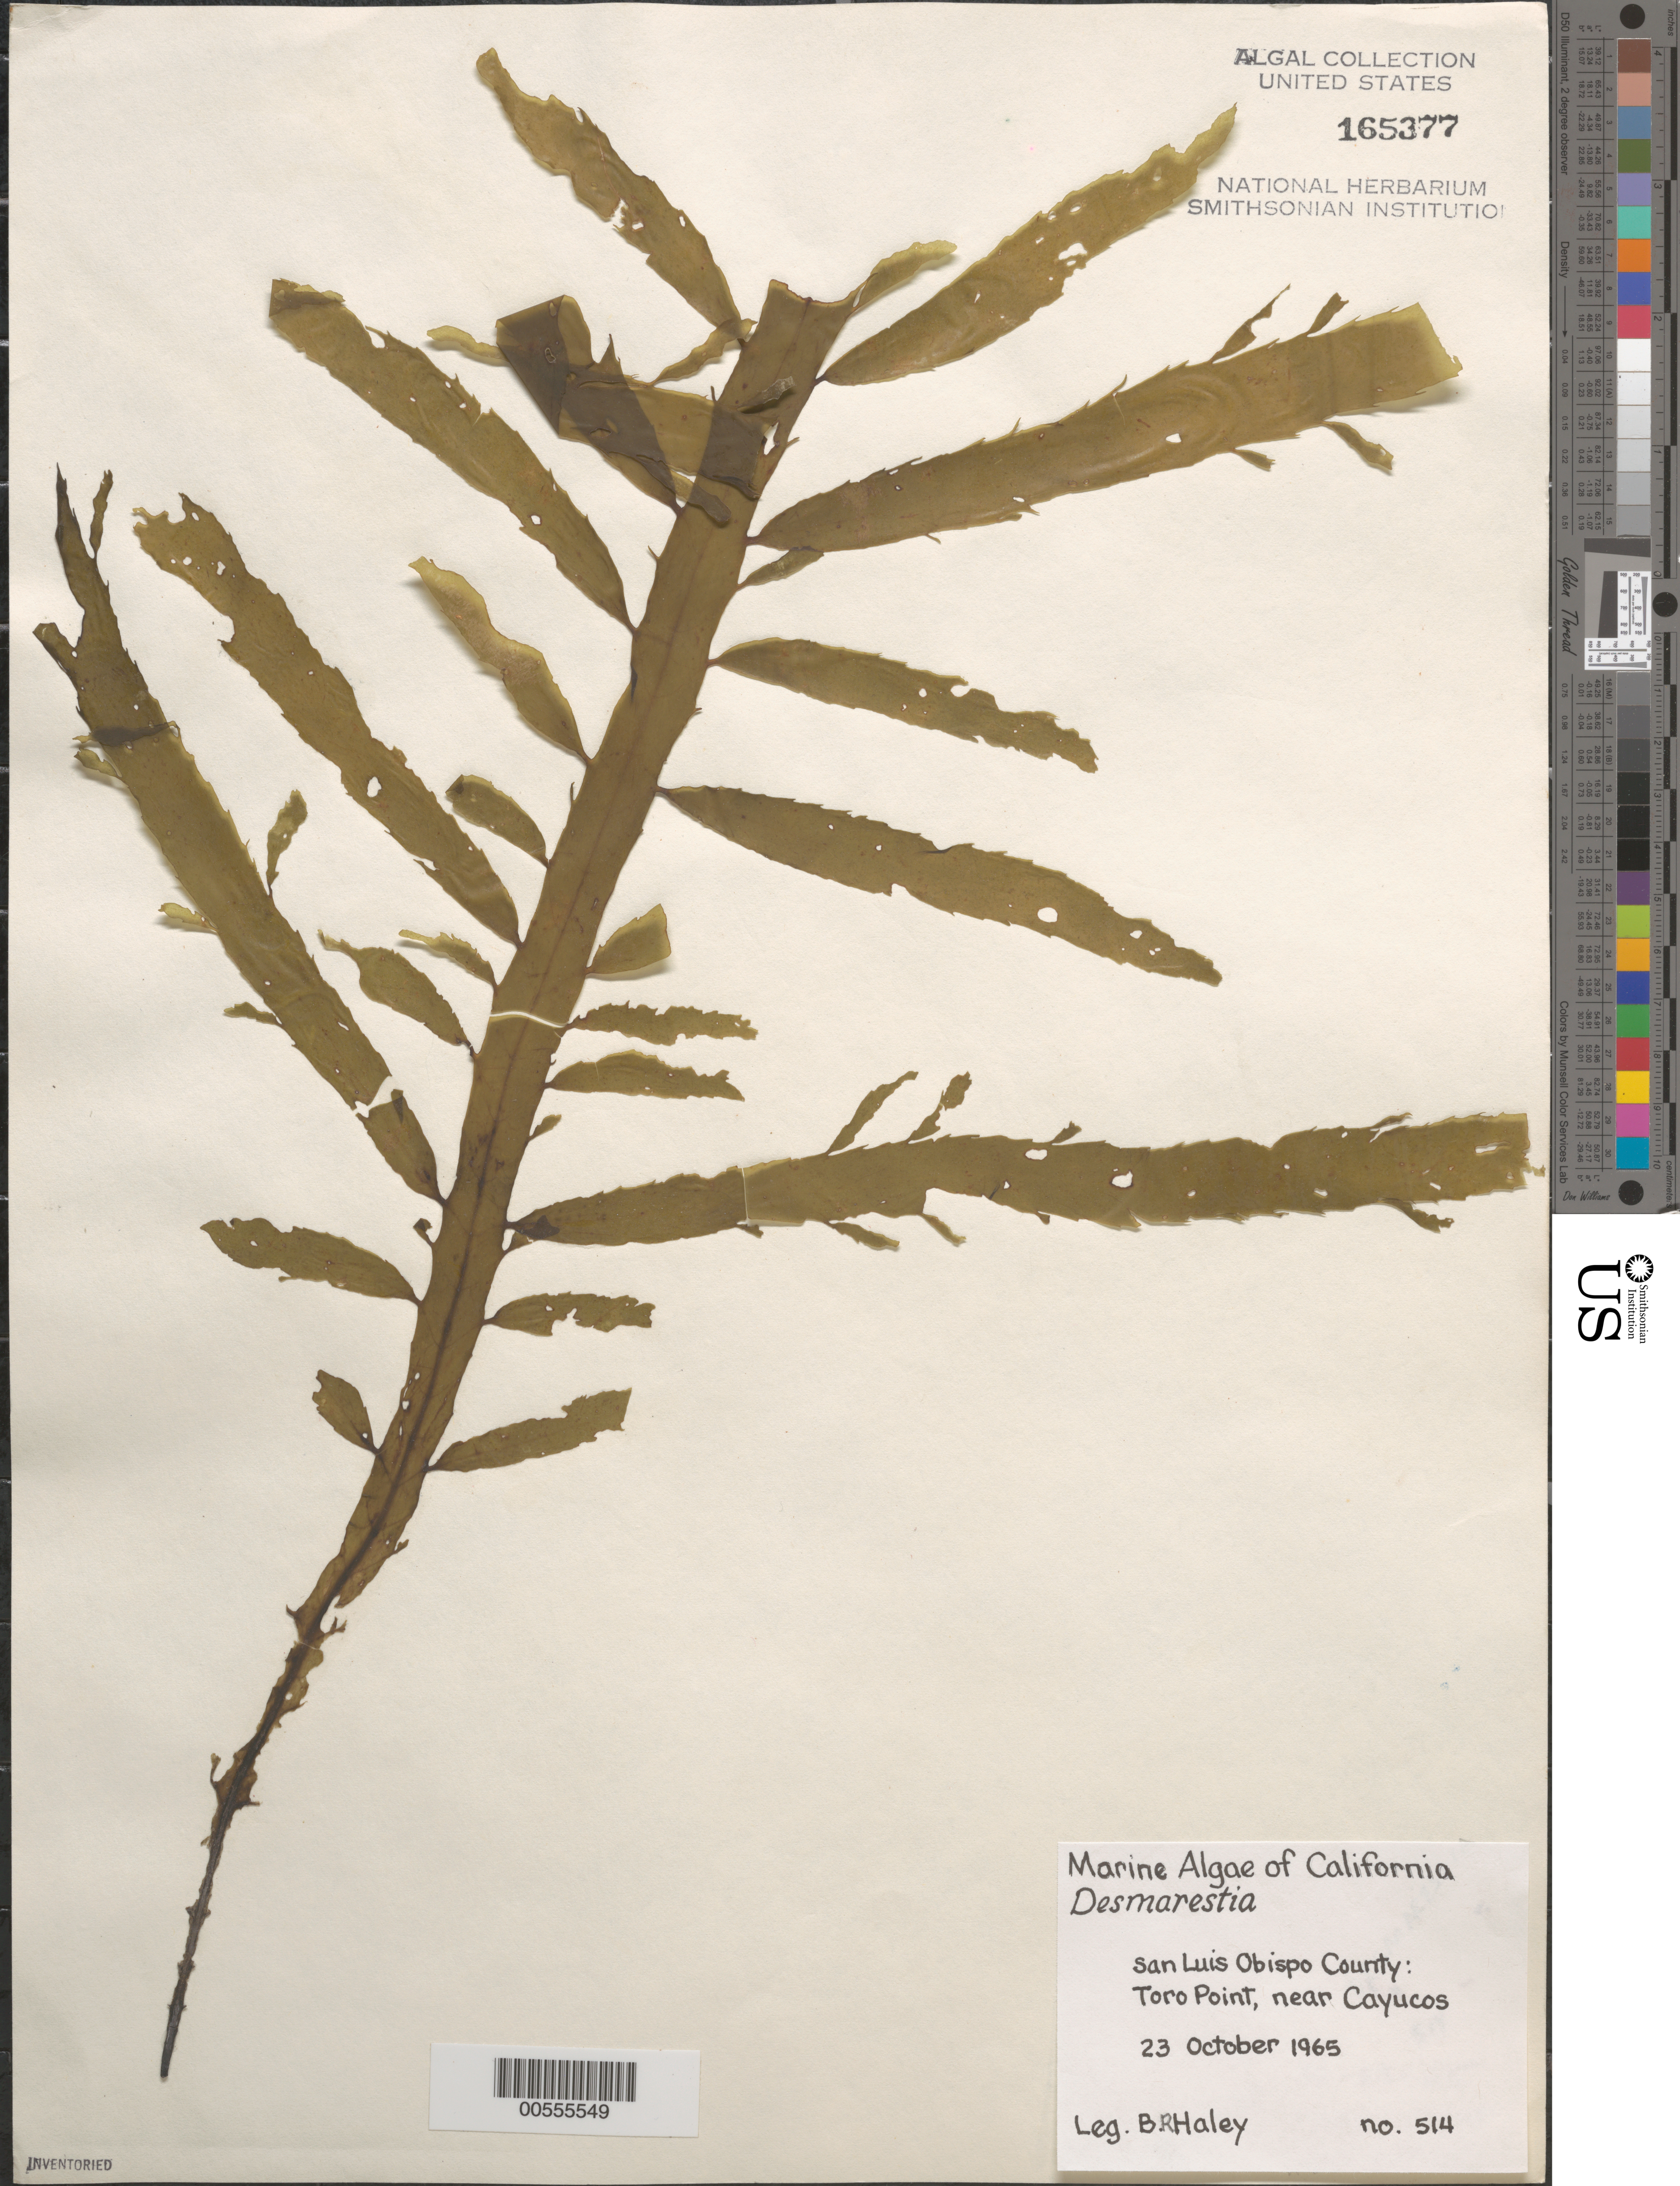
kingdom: Chromista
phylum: Ochrophyta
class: Phaeophyceae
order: Desmarestiales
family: Desmarestiaceae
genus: Desmarestia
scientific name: Desmarestia sp.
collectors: B. Haley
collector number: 514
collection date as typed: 23 Oct 1965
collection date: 1965-10-23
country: United States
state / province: California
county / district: San Luis Obispo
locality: Toro Point, near Cayucos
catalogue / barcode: US 165377